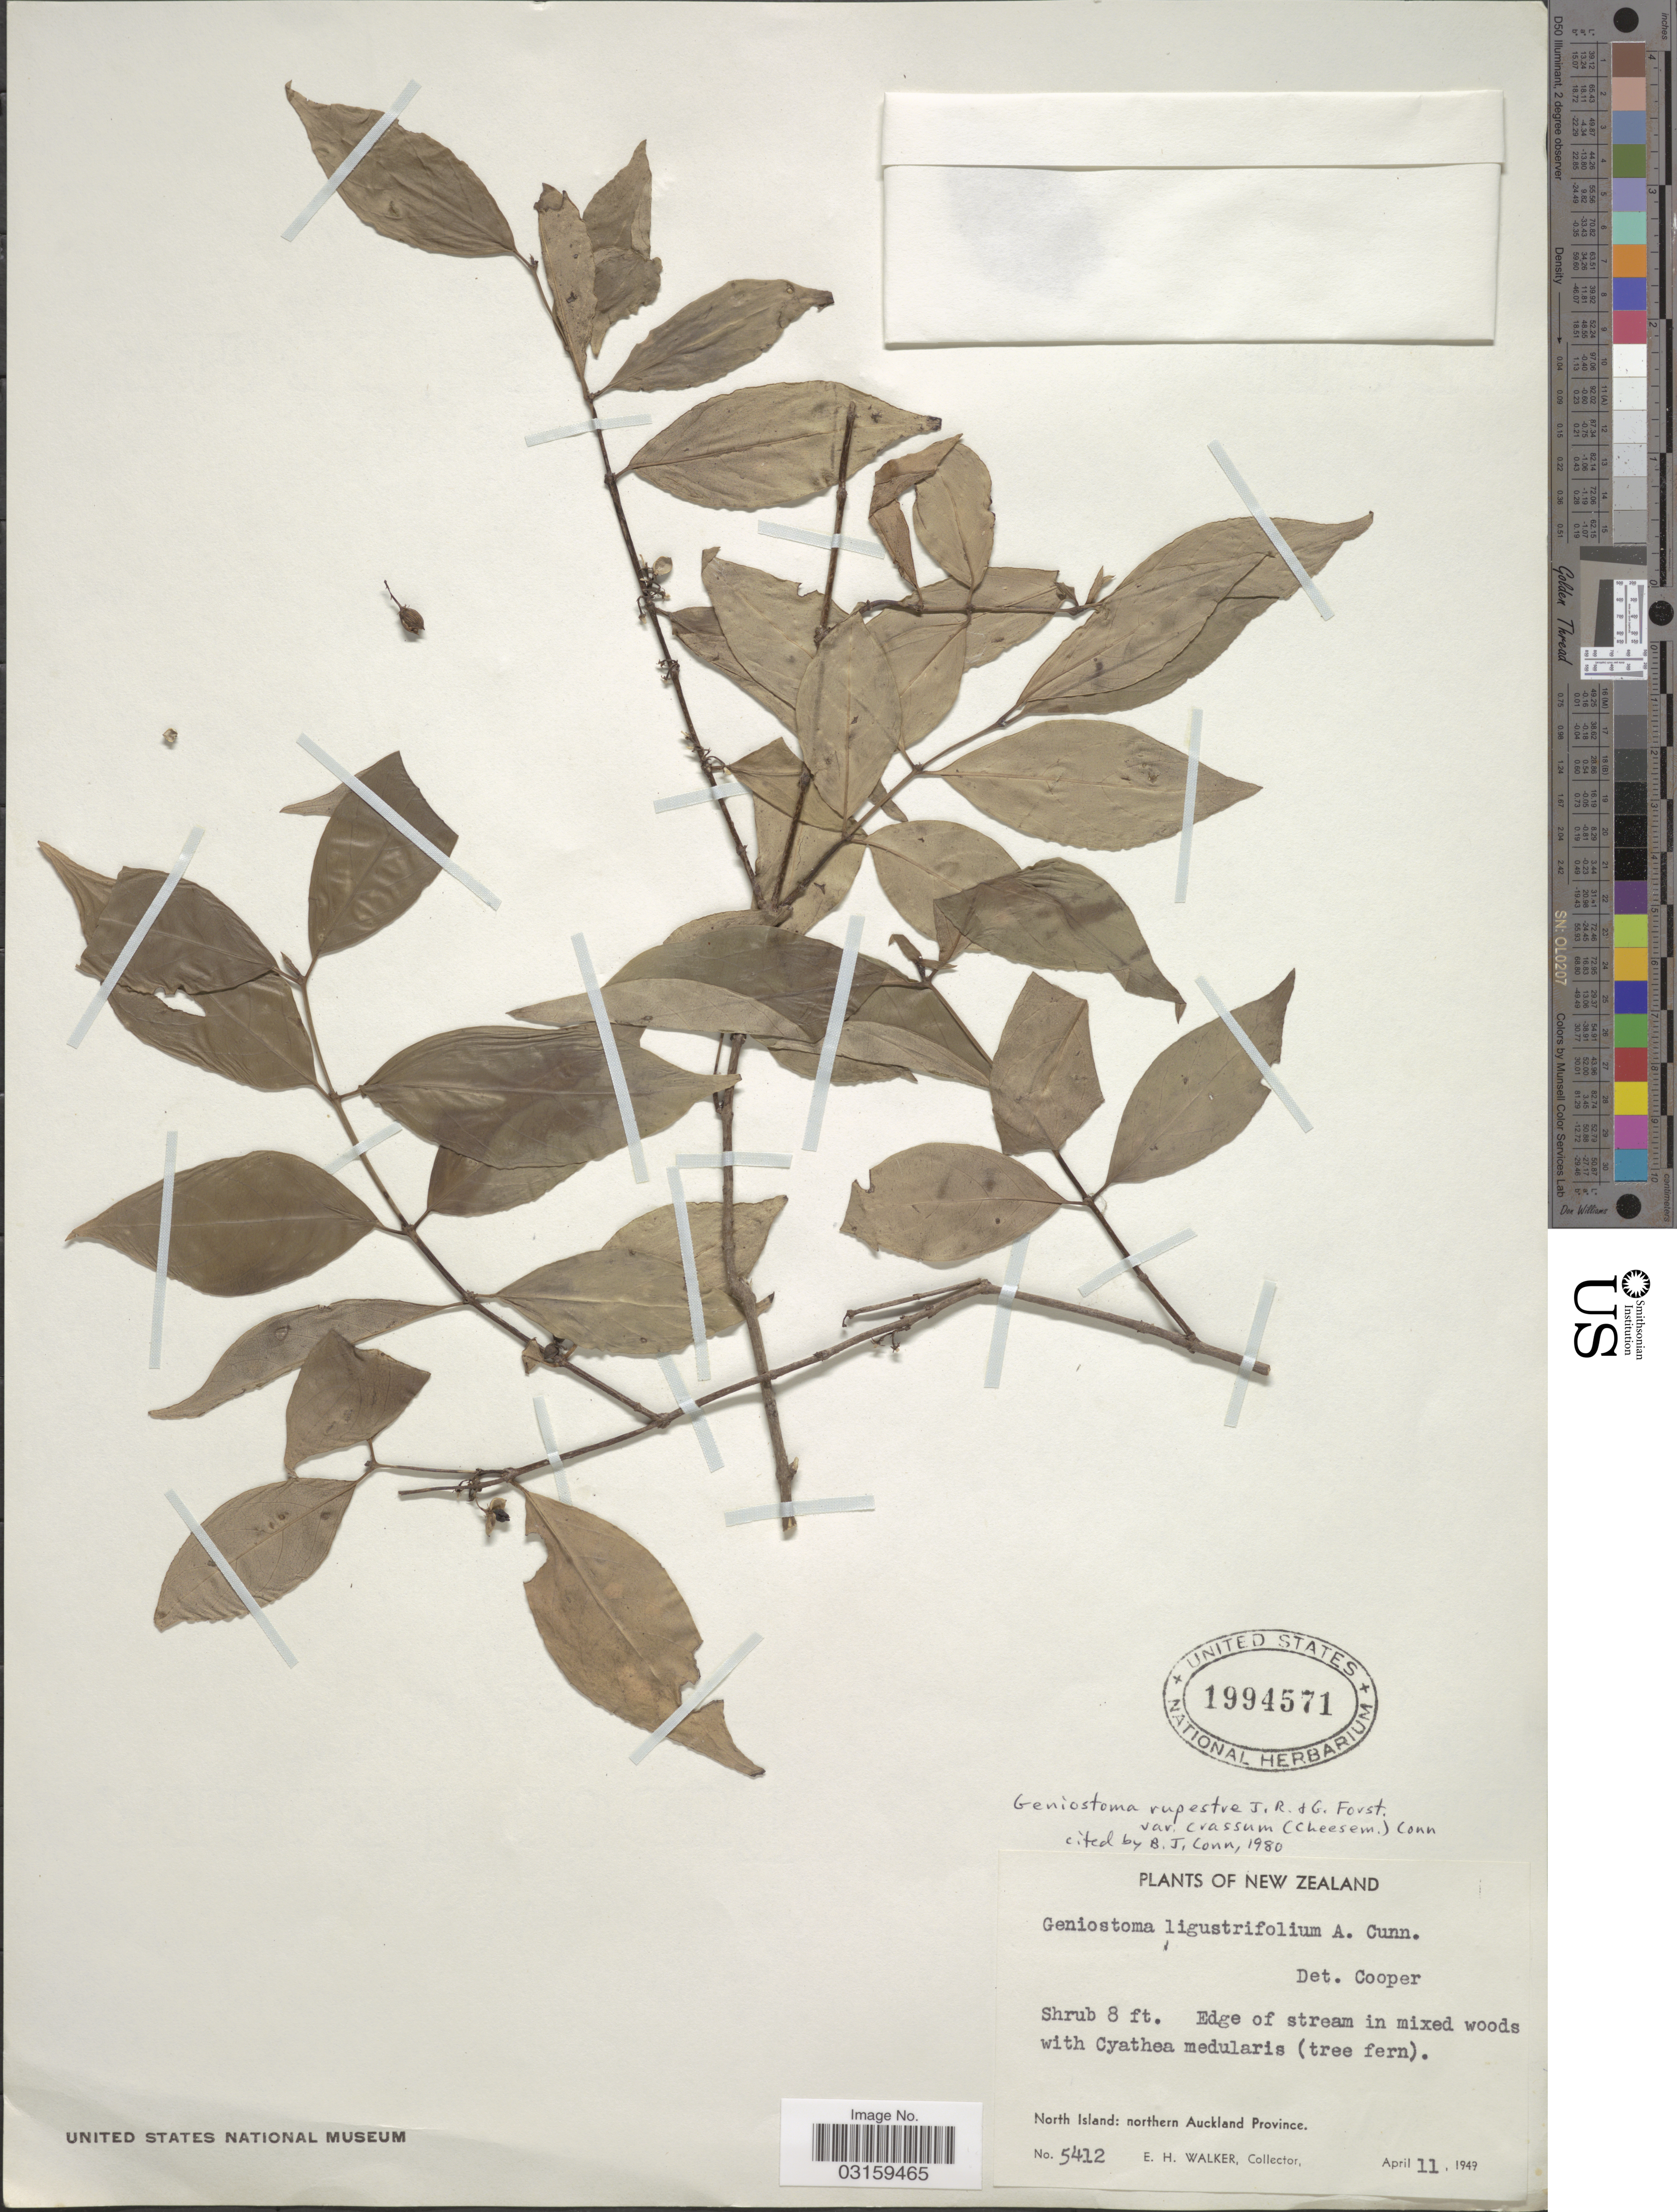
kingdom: Plantae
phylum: Tracheophyta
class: Magnoliopsida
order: Gentianales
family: Loganiaceae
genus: Geniostoma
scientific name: Geniostoma rupestre var. crassum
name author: J.R. Forst. & G. Forst.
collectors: E. H. Walker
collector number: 5412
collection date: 1949-04-11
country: New Zealand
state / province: Auckland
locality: North Island: northern Auckland Province.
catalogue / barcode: US 1994571